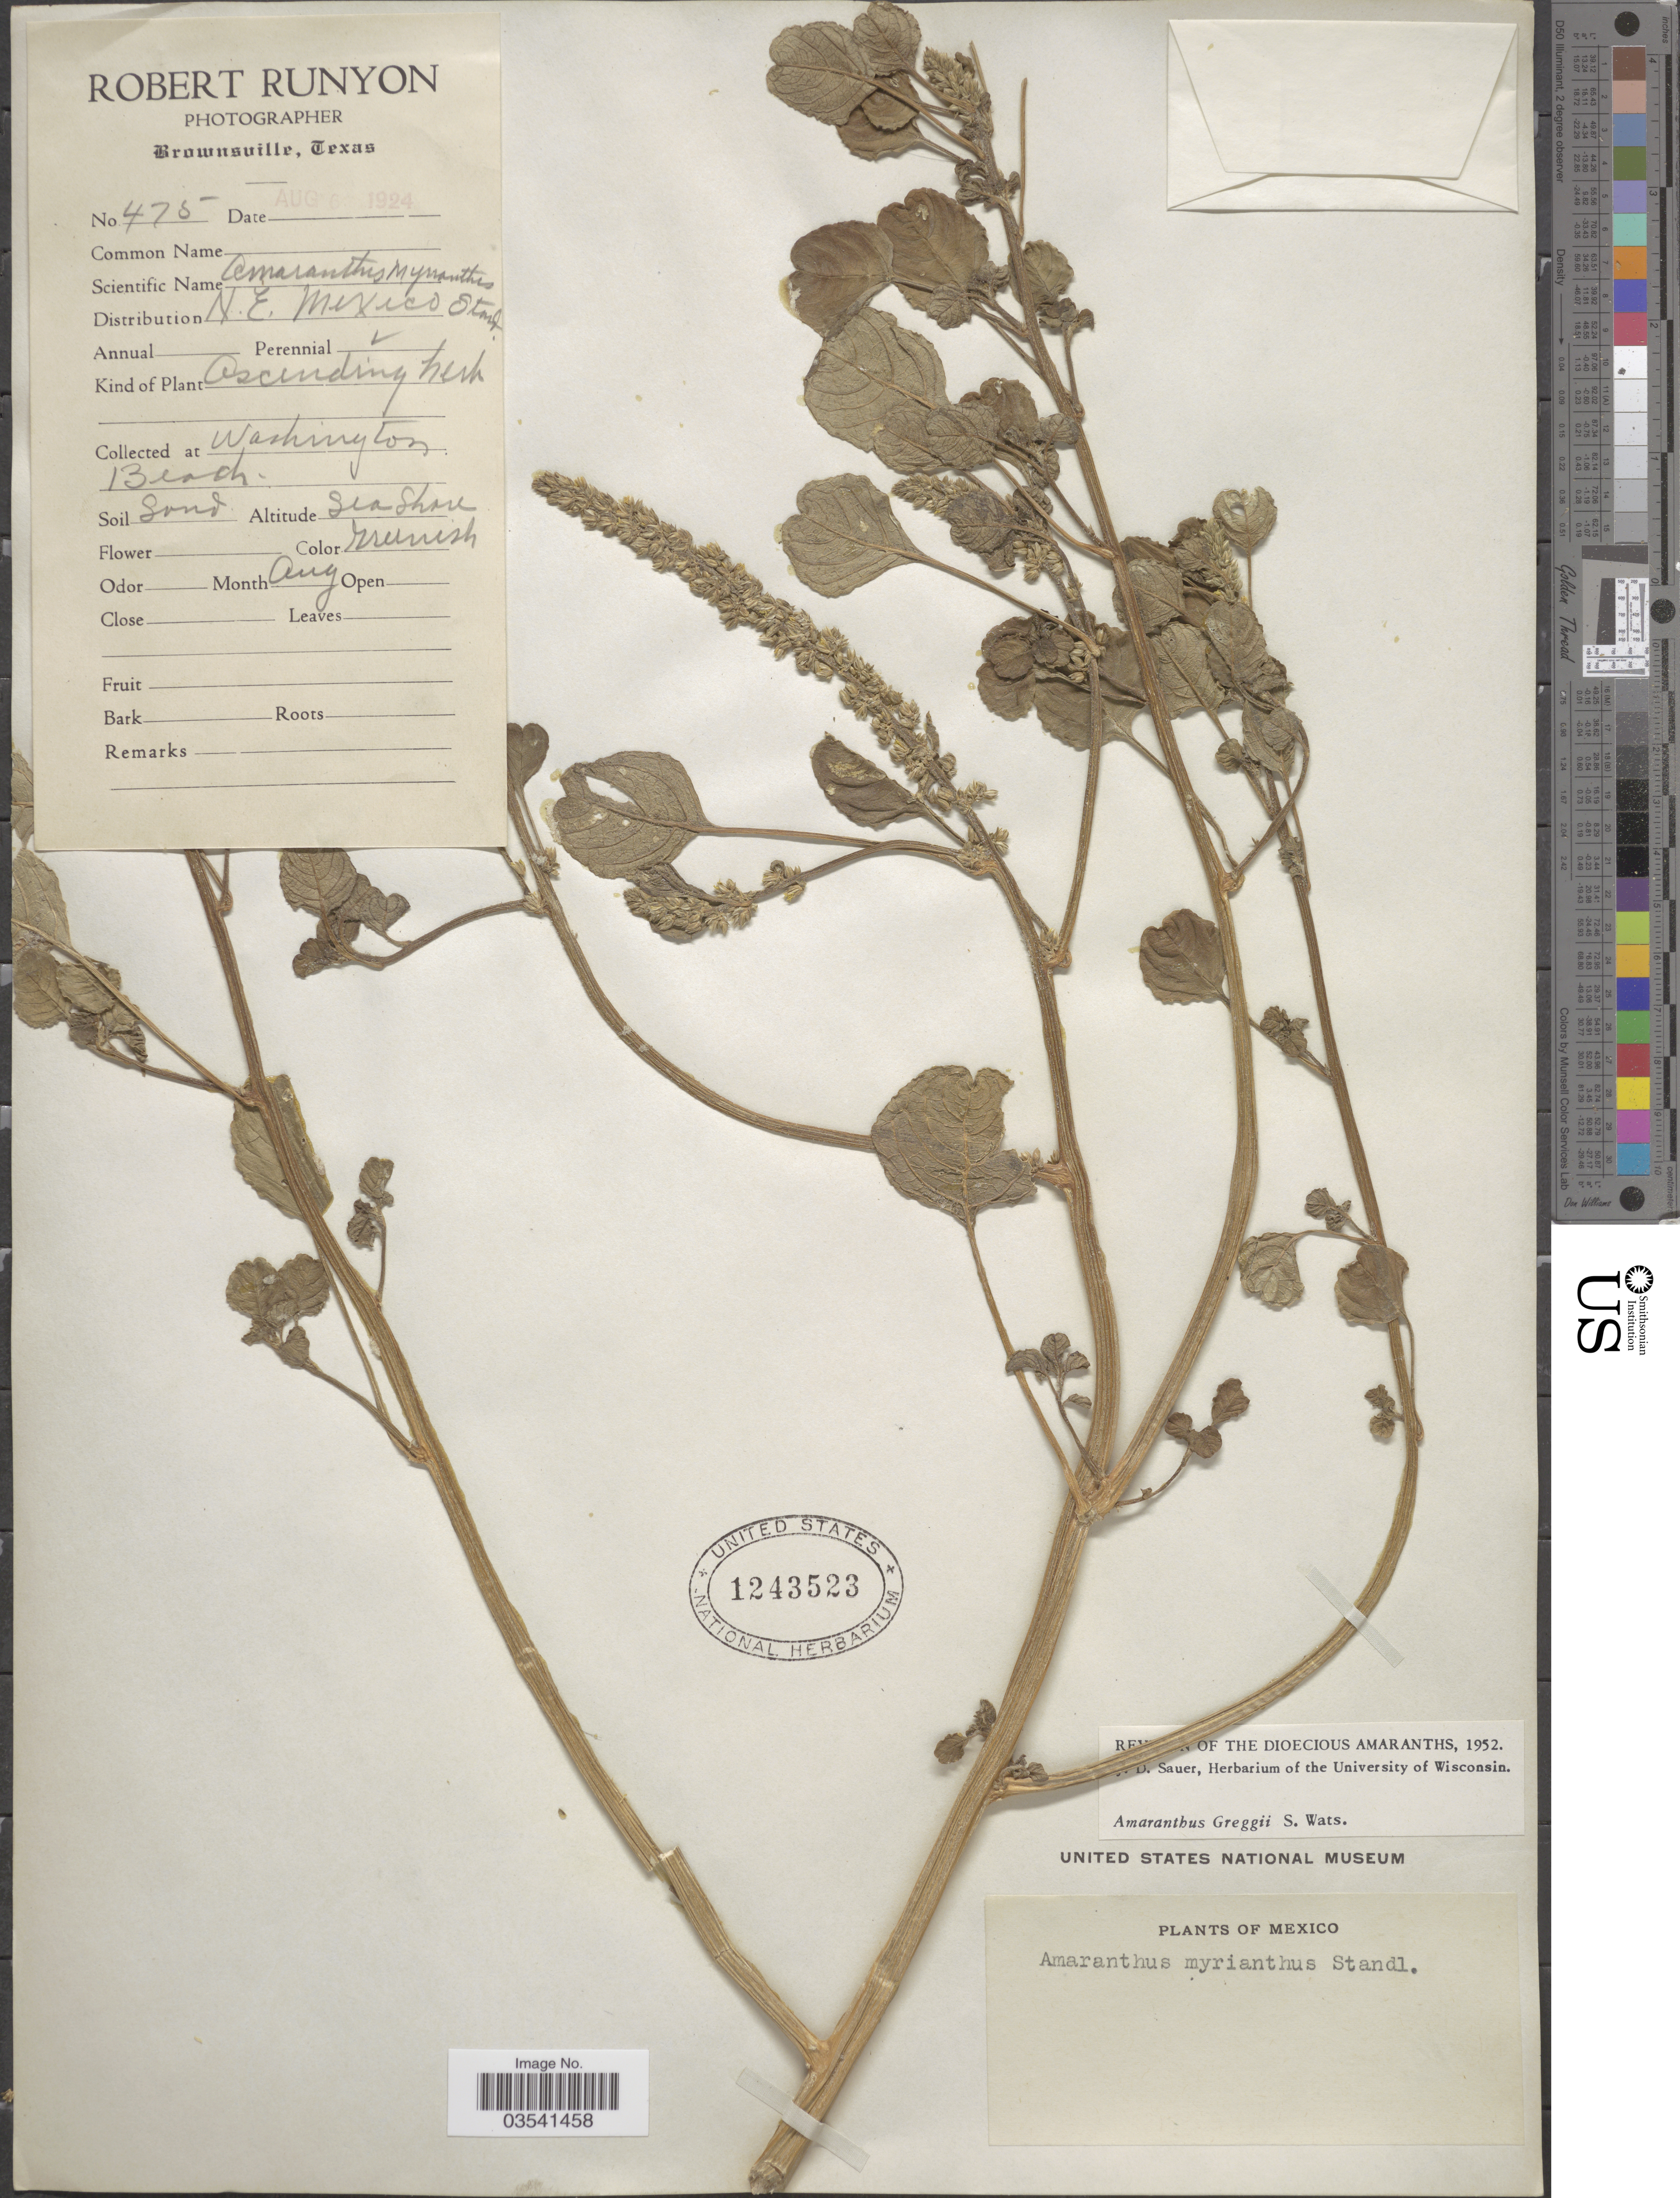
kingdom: Plantae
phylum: Tracheophyta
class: Magnoliopsida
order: Caryophyllales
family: Amaranthaceae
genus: Amaranthus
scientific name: Amaranthus greggii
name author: S. Watson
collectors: R. Runyon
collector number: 475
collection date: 1924-08-06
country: Mexico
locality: Distribution N. E. Mexico. Washington Beach.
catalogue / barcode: US 1243523